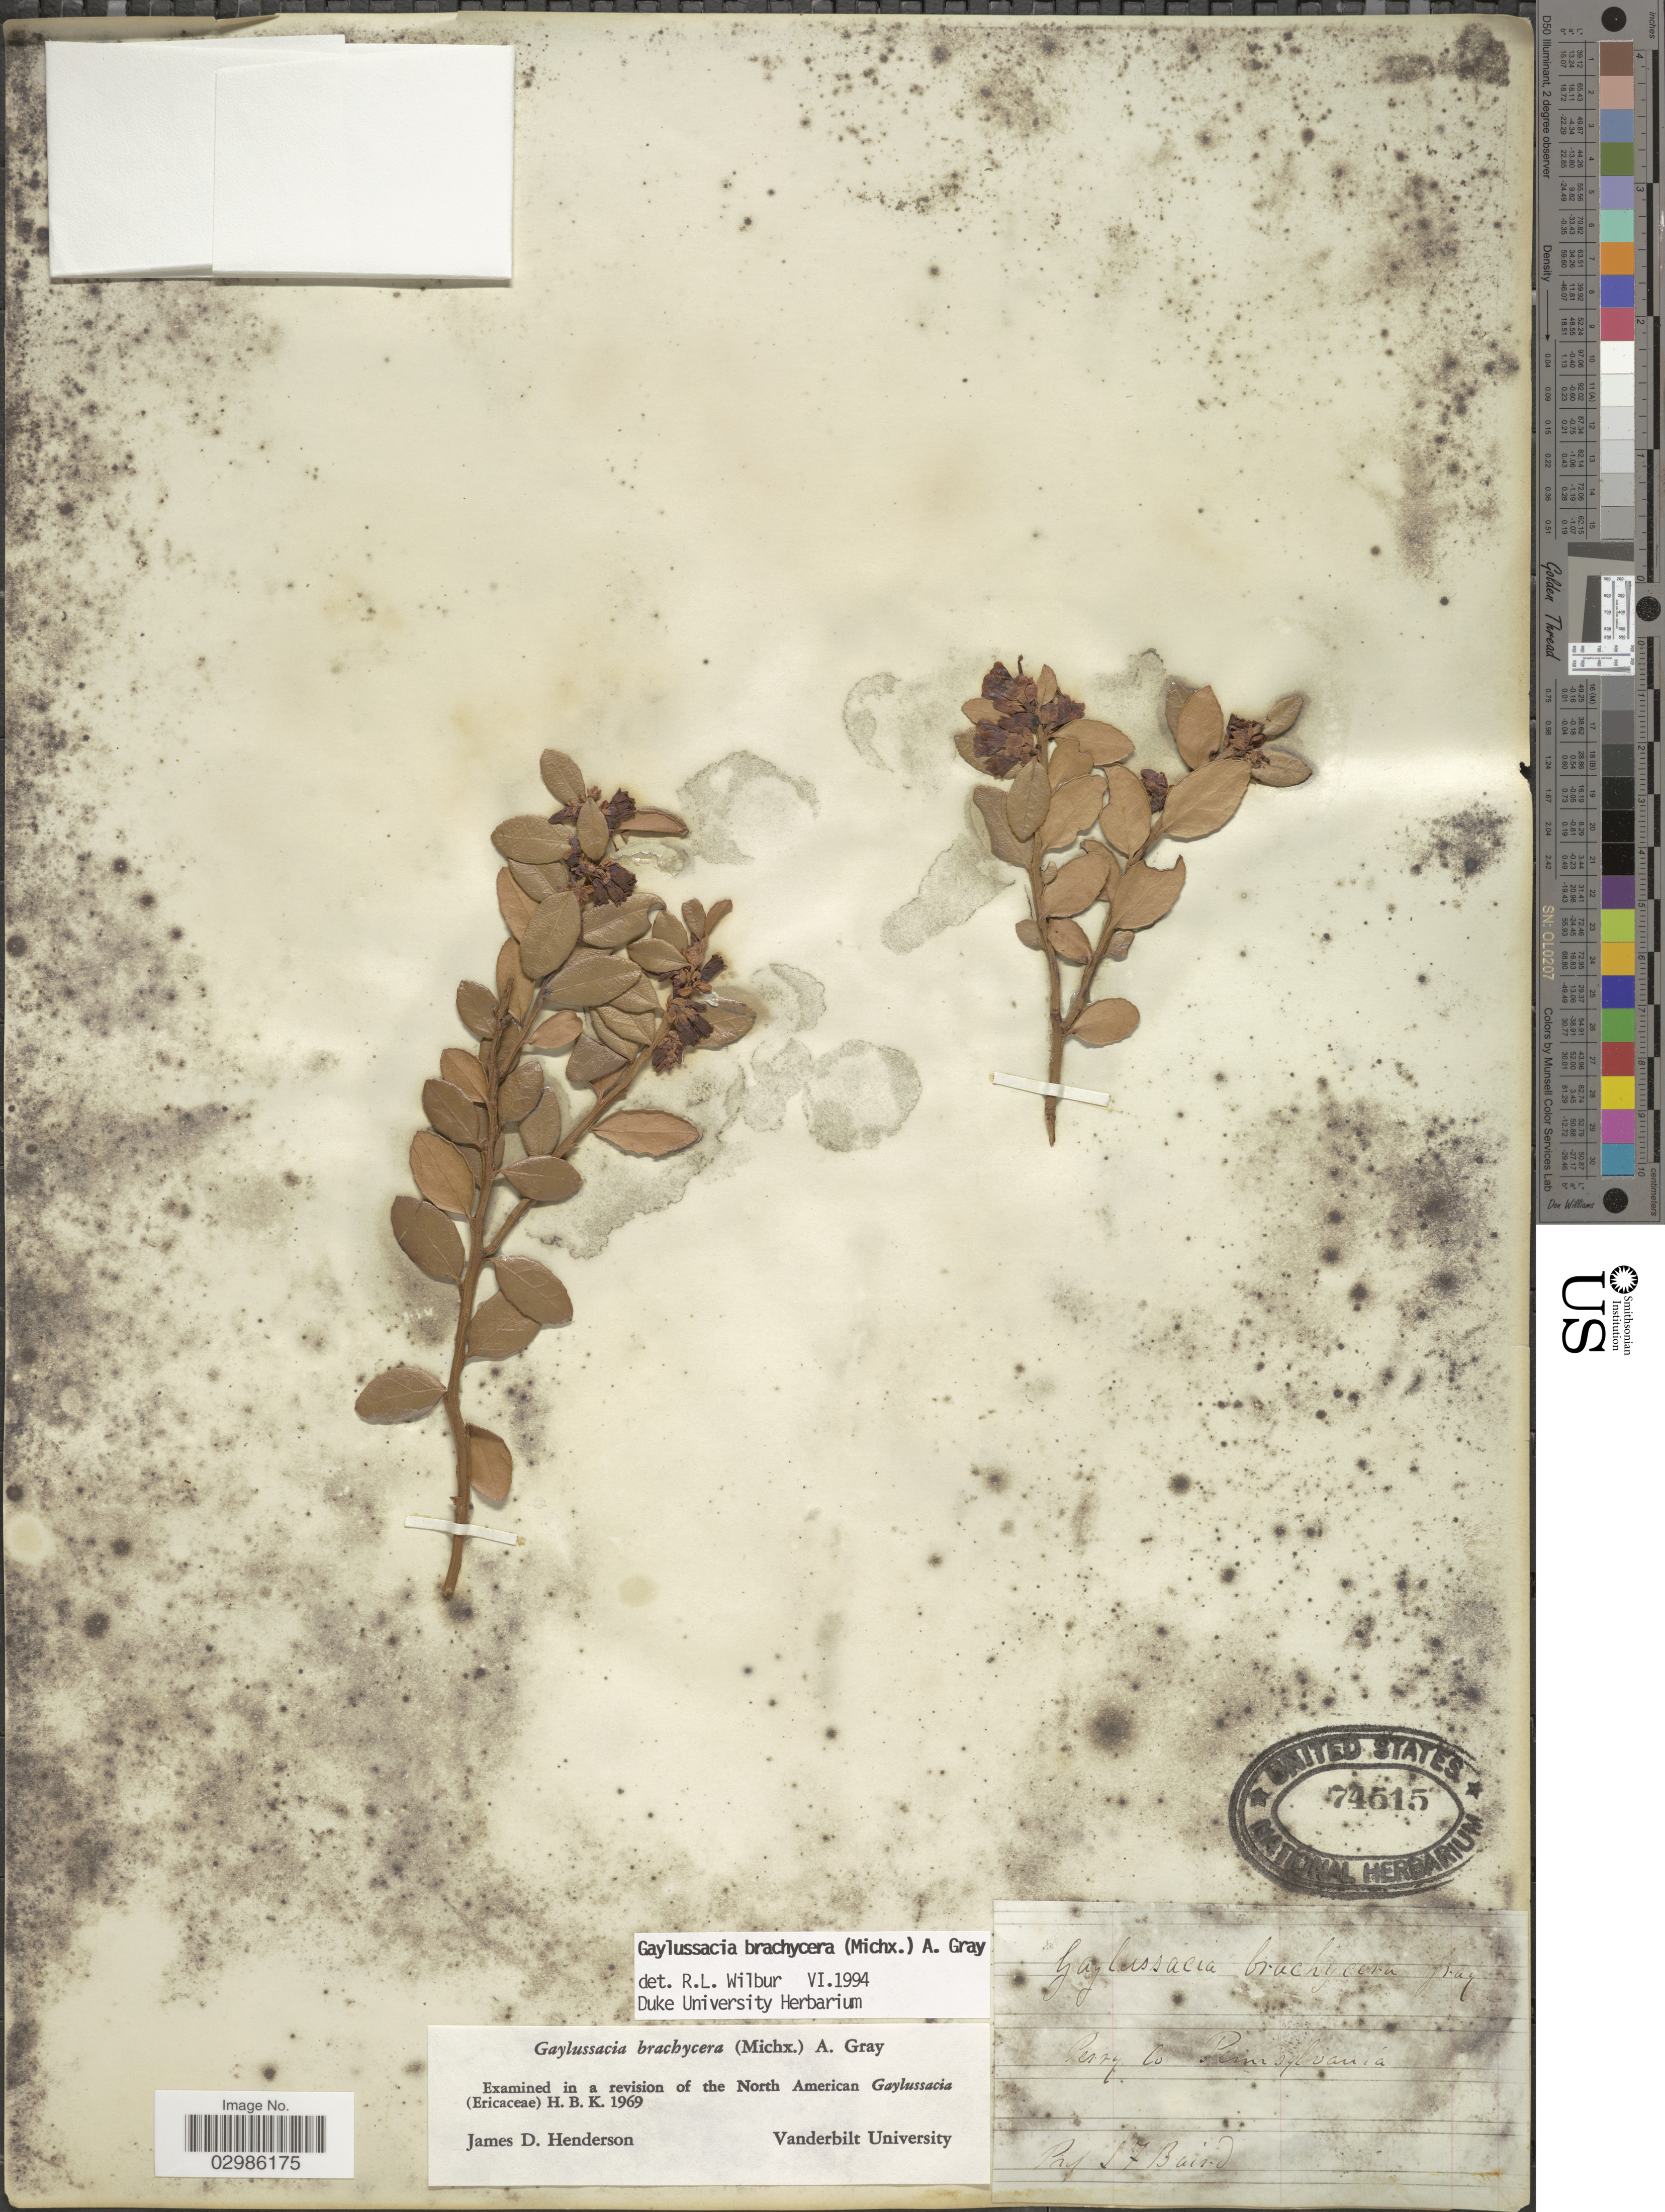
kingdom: Plantae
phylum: Tracheophyta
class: Magnoliopsida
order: Ericales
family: Ericaceae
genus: Gaylussacia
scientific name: Gaylussacia brachycera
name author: (Michx.) Torr. & A. Gray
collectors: S. Baird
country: United States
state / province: Pennsylvania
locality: Perry Co.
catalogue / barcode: US 74515